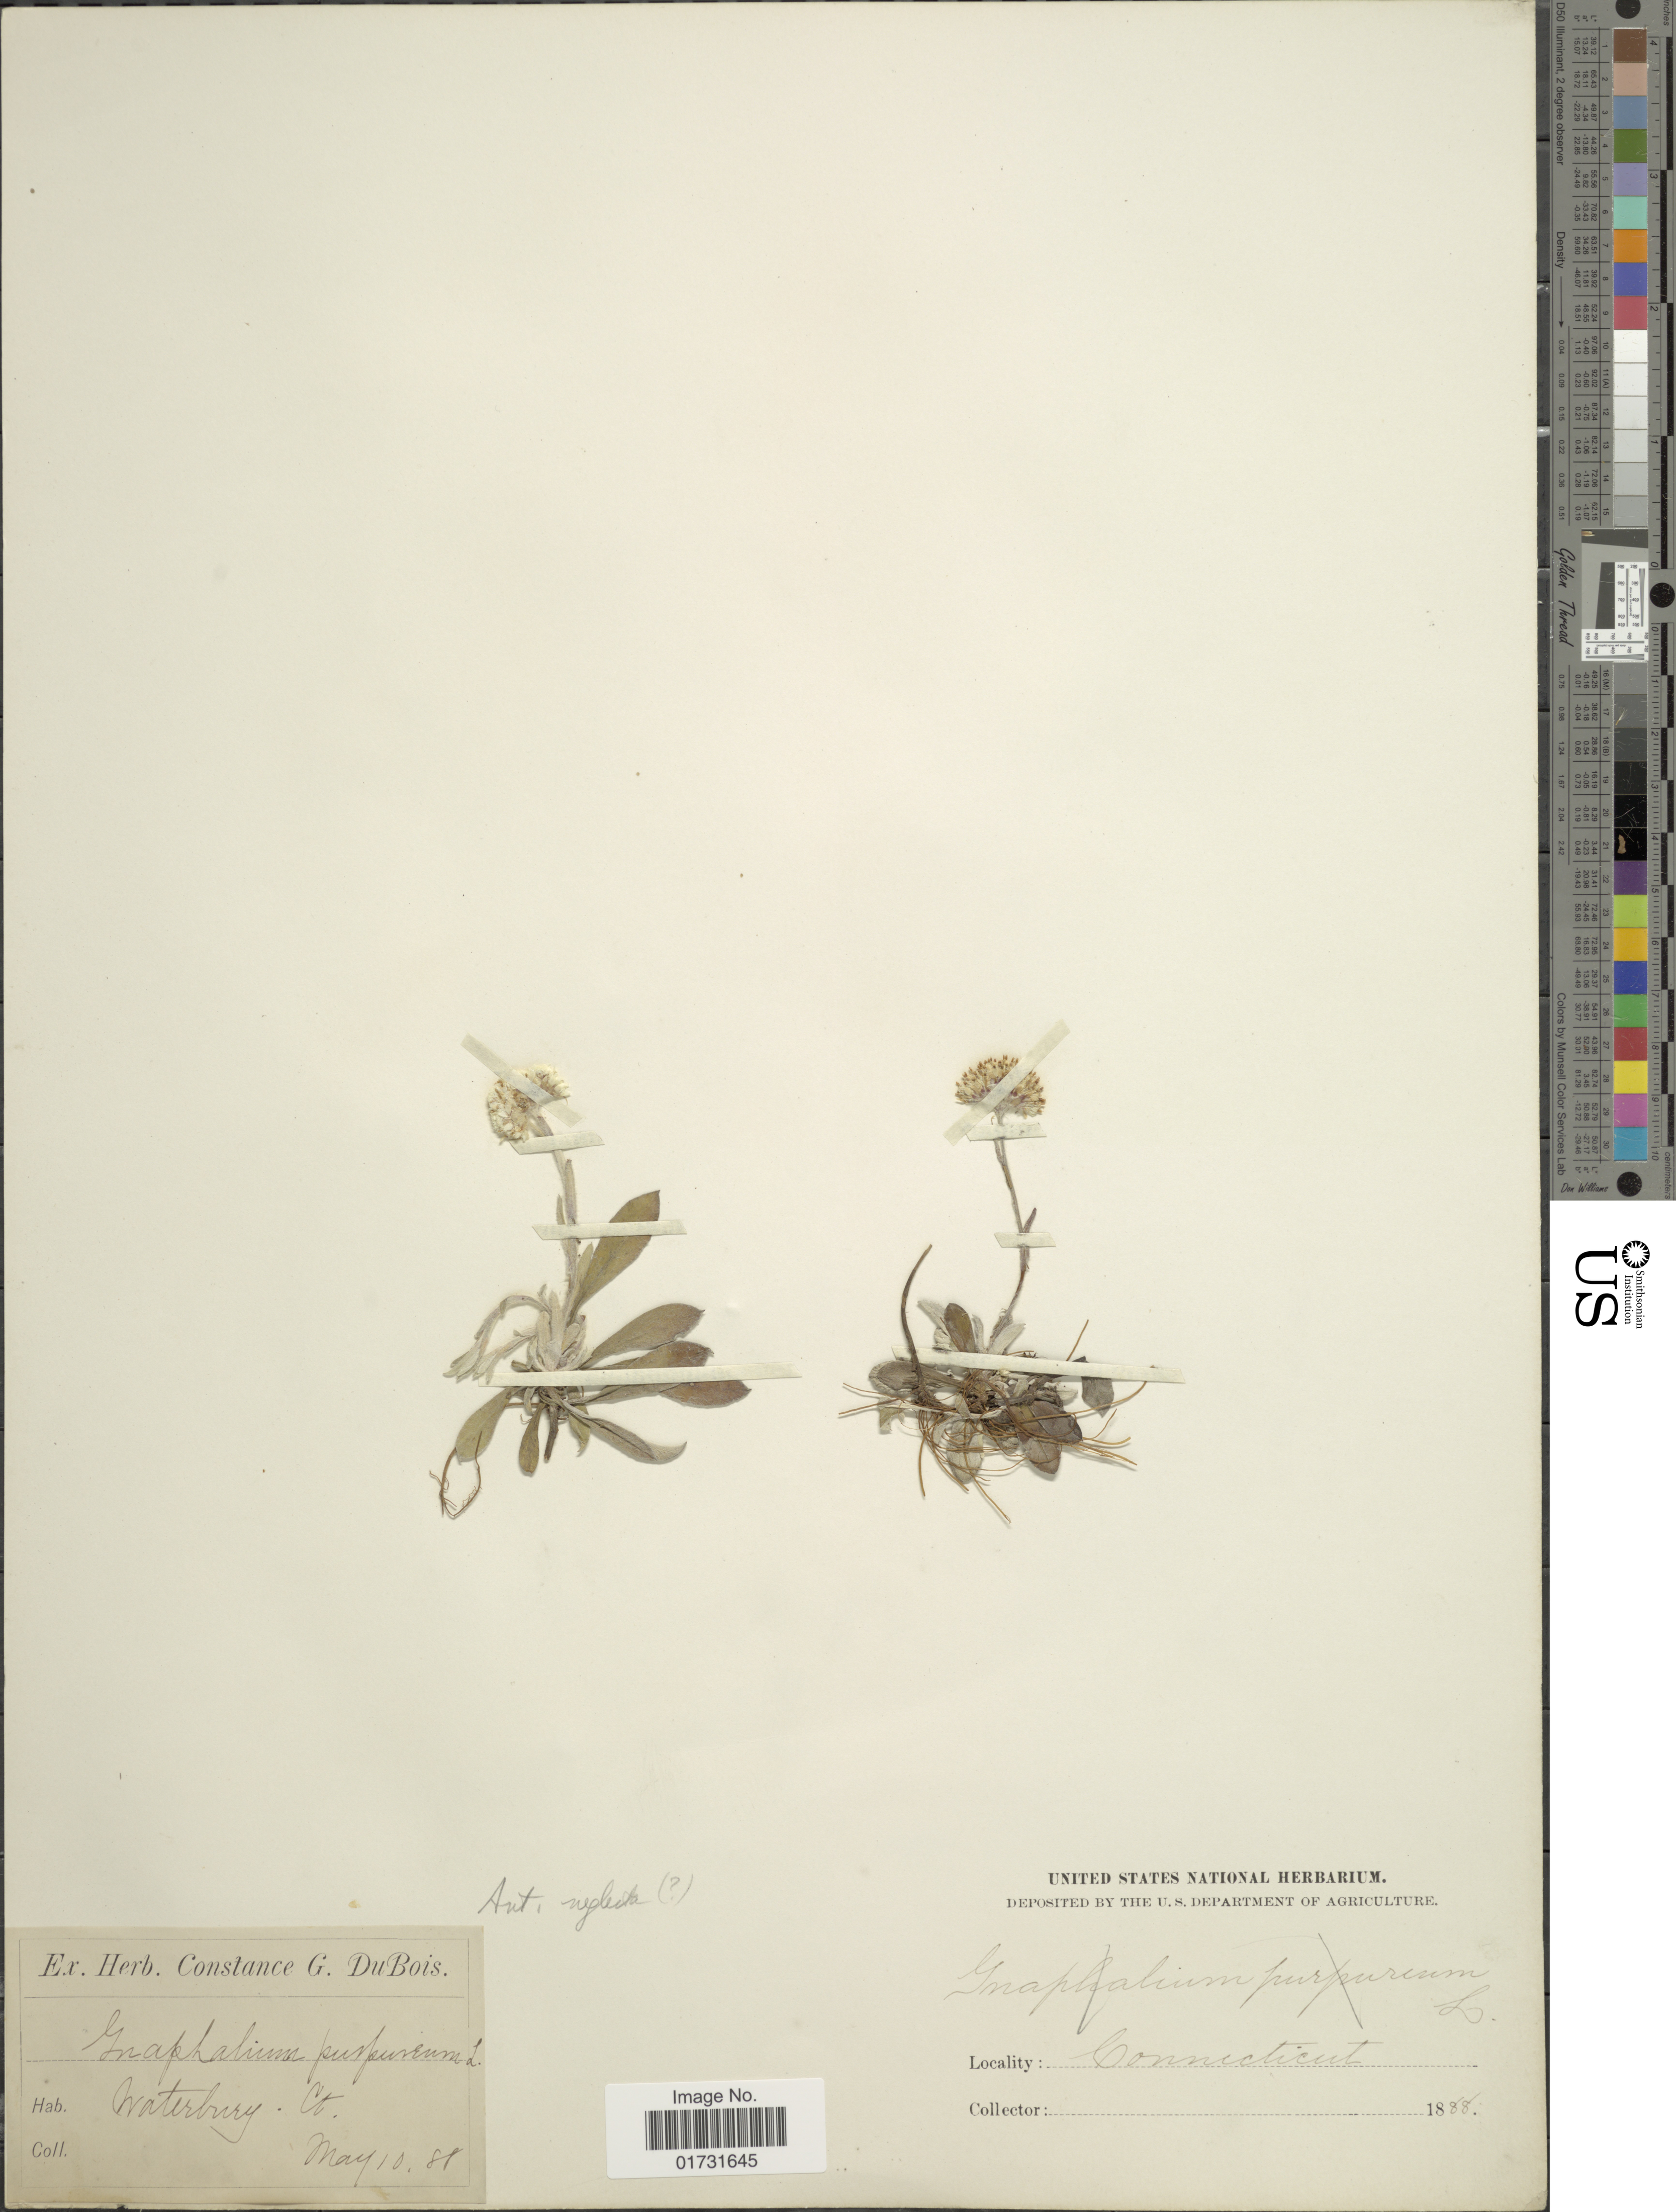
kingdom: Plantae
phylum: Tracheophyta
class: Magnoliopsida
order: Asterales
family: Asteraceae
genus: Antennaria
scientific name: Antennaria neglecta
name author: Greene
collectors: ex herb. Constance G. DuBois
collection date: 1888-05-10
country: United States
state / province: Connecticut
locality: Waterbury